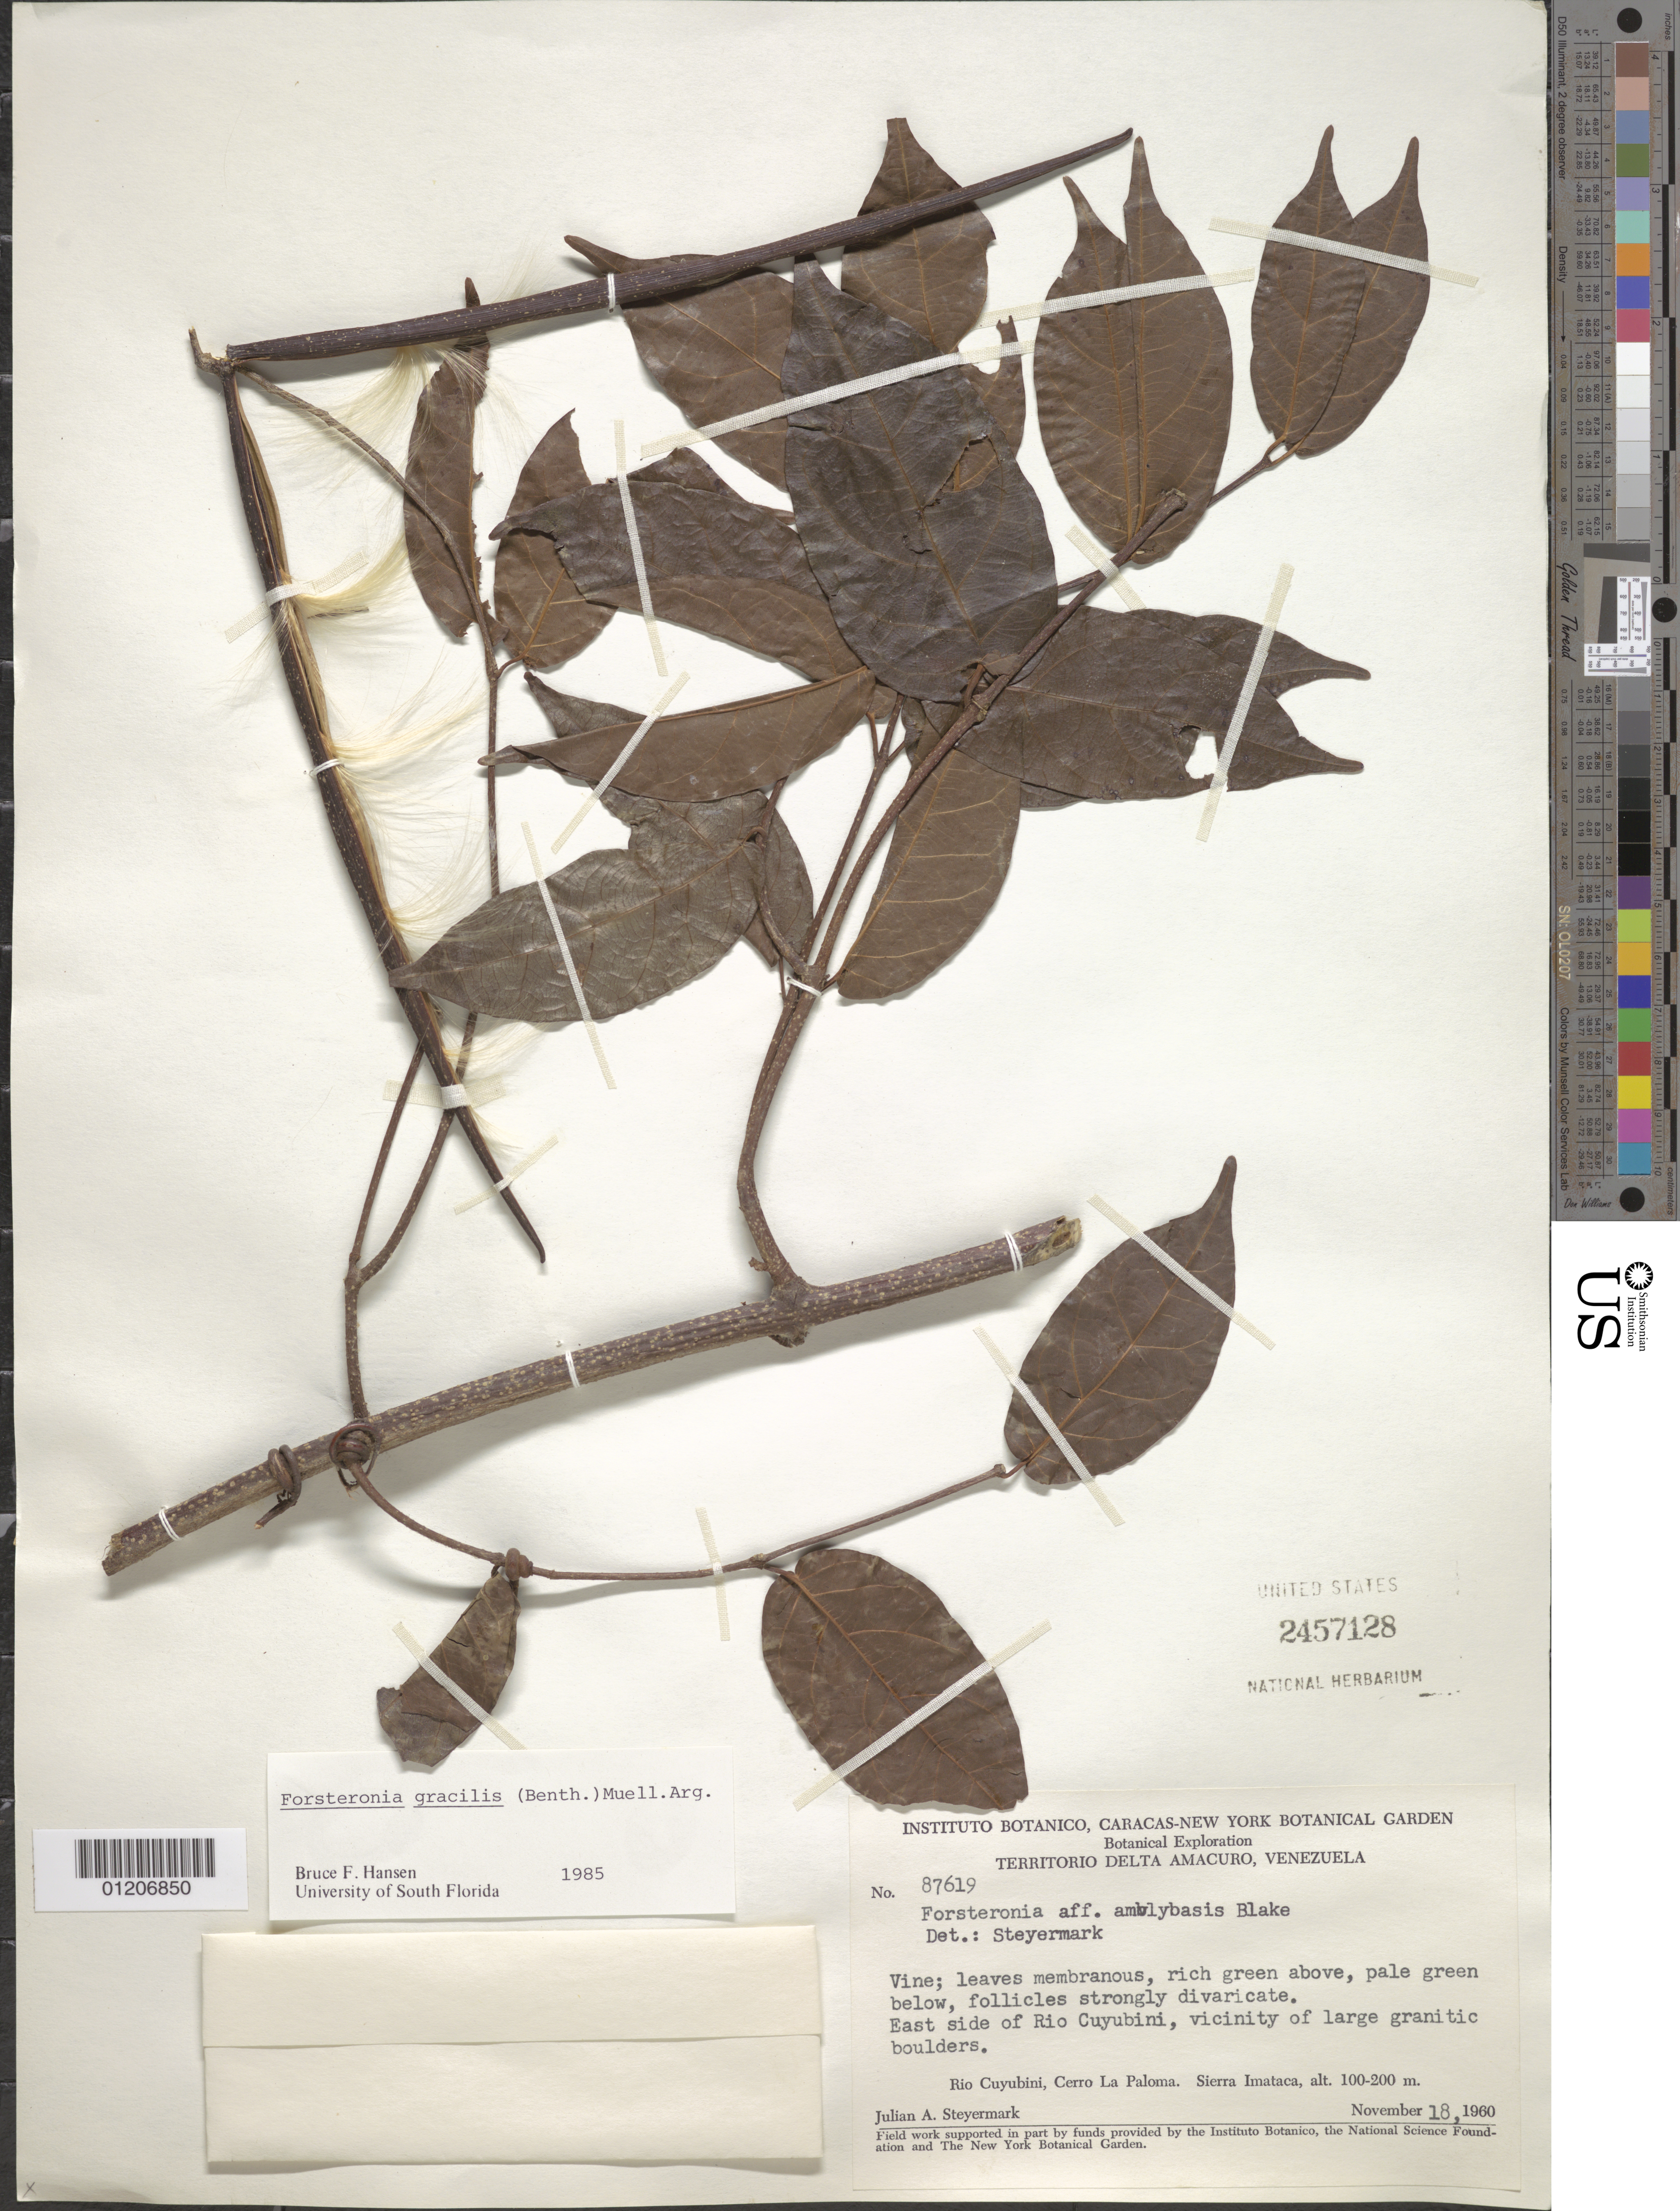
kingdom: Plantae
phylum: Tracheophyta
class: Magnoliopsida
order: Gentianales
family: Apocynaceae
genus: Forsteronia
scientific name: Forsteronia gracilis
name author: (Benth.) Müll. Arg.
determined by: Hansen, B.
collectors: J. Steyermark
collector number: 87619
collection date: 1960-11-18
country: Venezuela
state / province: Delta Amacuro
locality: East side of Rio Cuyubini, vic of large granitic boulders. Cerro La Paloma. Sierra Imataca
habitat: Vic of large granitic boulders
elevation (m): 100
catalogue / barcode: US 2457128